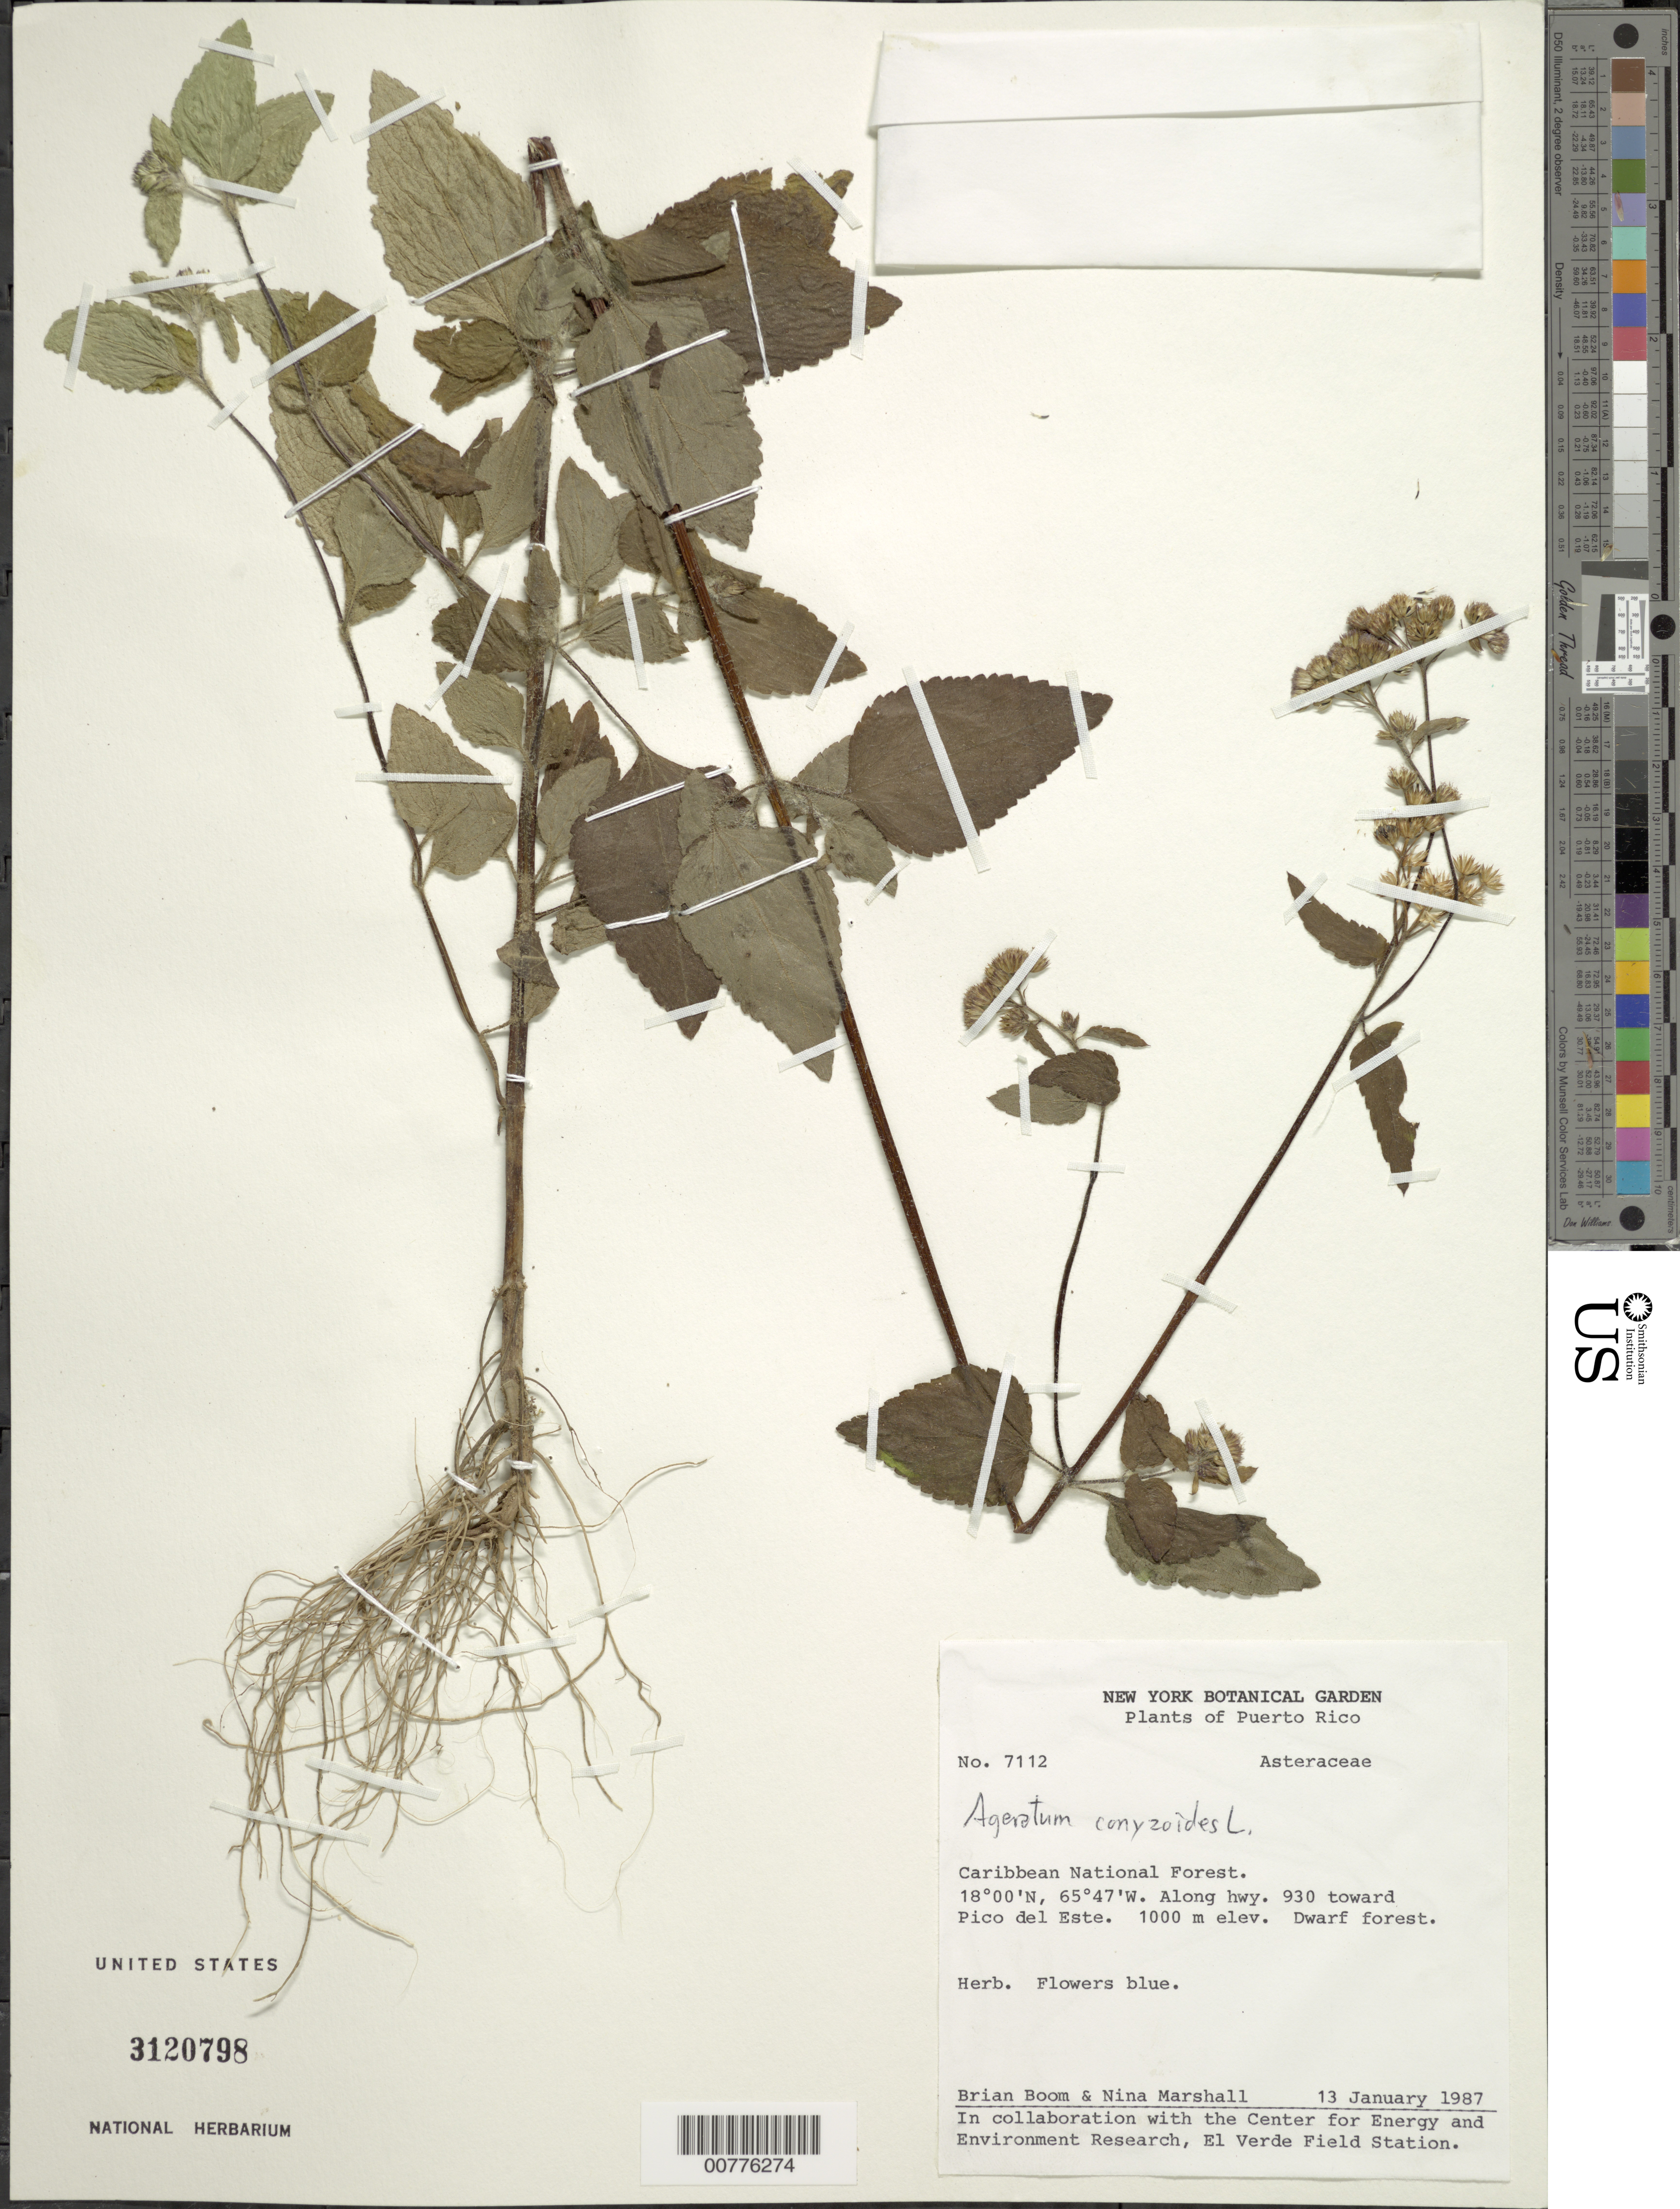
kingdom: Plantae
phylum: Tracheophyta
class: Magnoliopsida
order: Asterales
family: Asteraceae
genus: Ageratum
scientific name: Ageratum conyzoides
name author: L.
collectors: B. M. Boom & N. Marshall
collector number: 7112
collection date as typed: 13 Jan 1987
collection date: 1987-01-13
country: Puerto Rico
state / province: Río Grande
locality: Caribbean National Forest. Along Hwy 930 toward Pico del Este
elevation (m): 1000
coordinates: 18, -65.78333333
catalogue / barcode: US 3120798